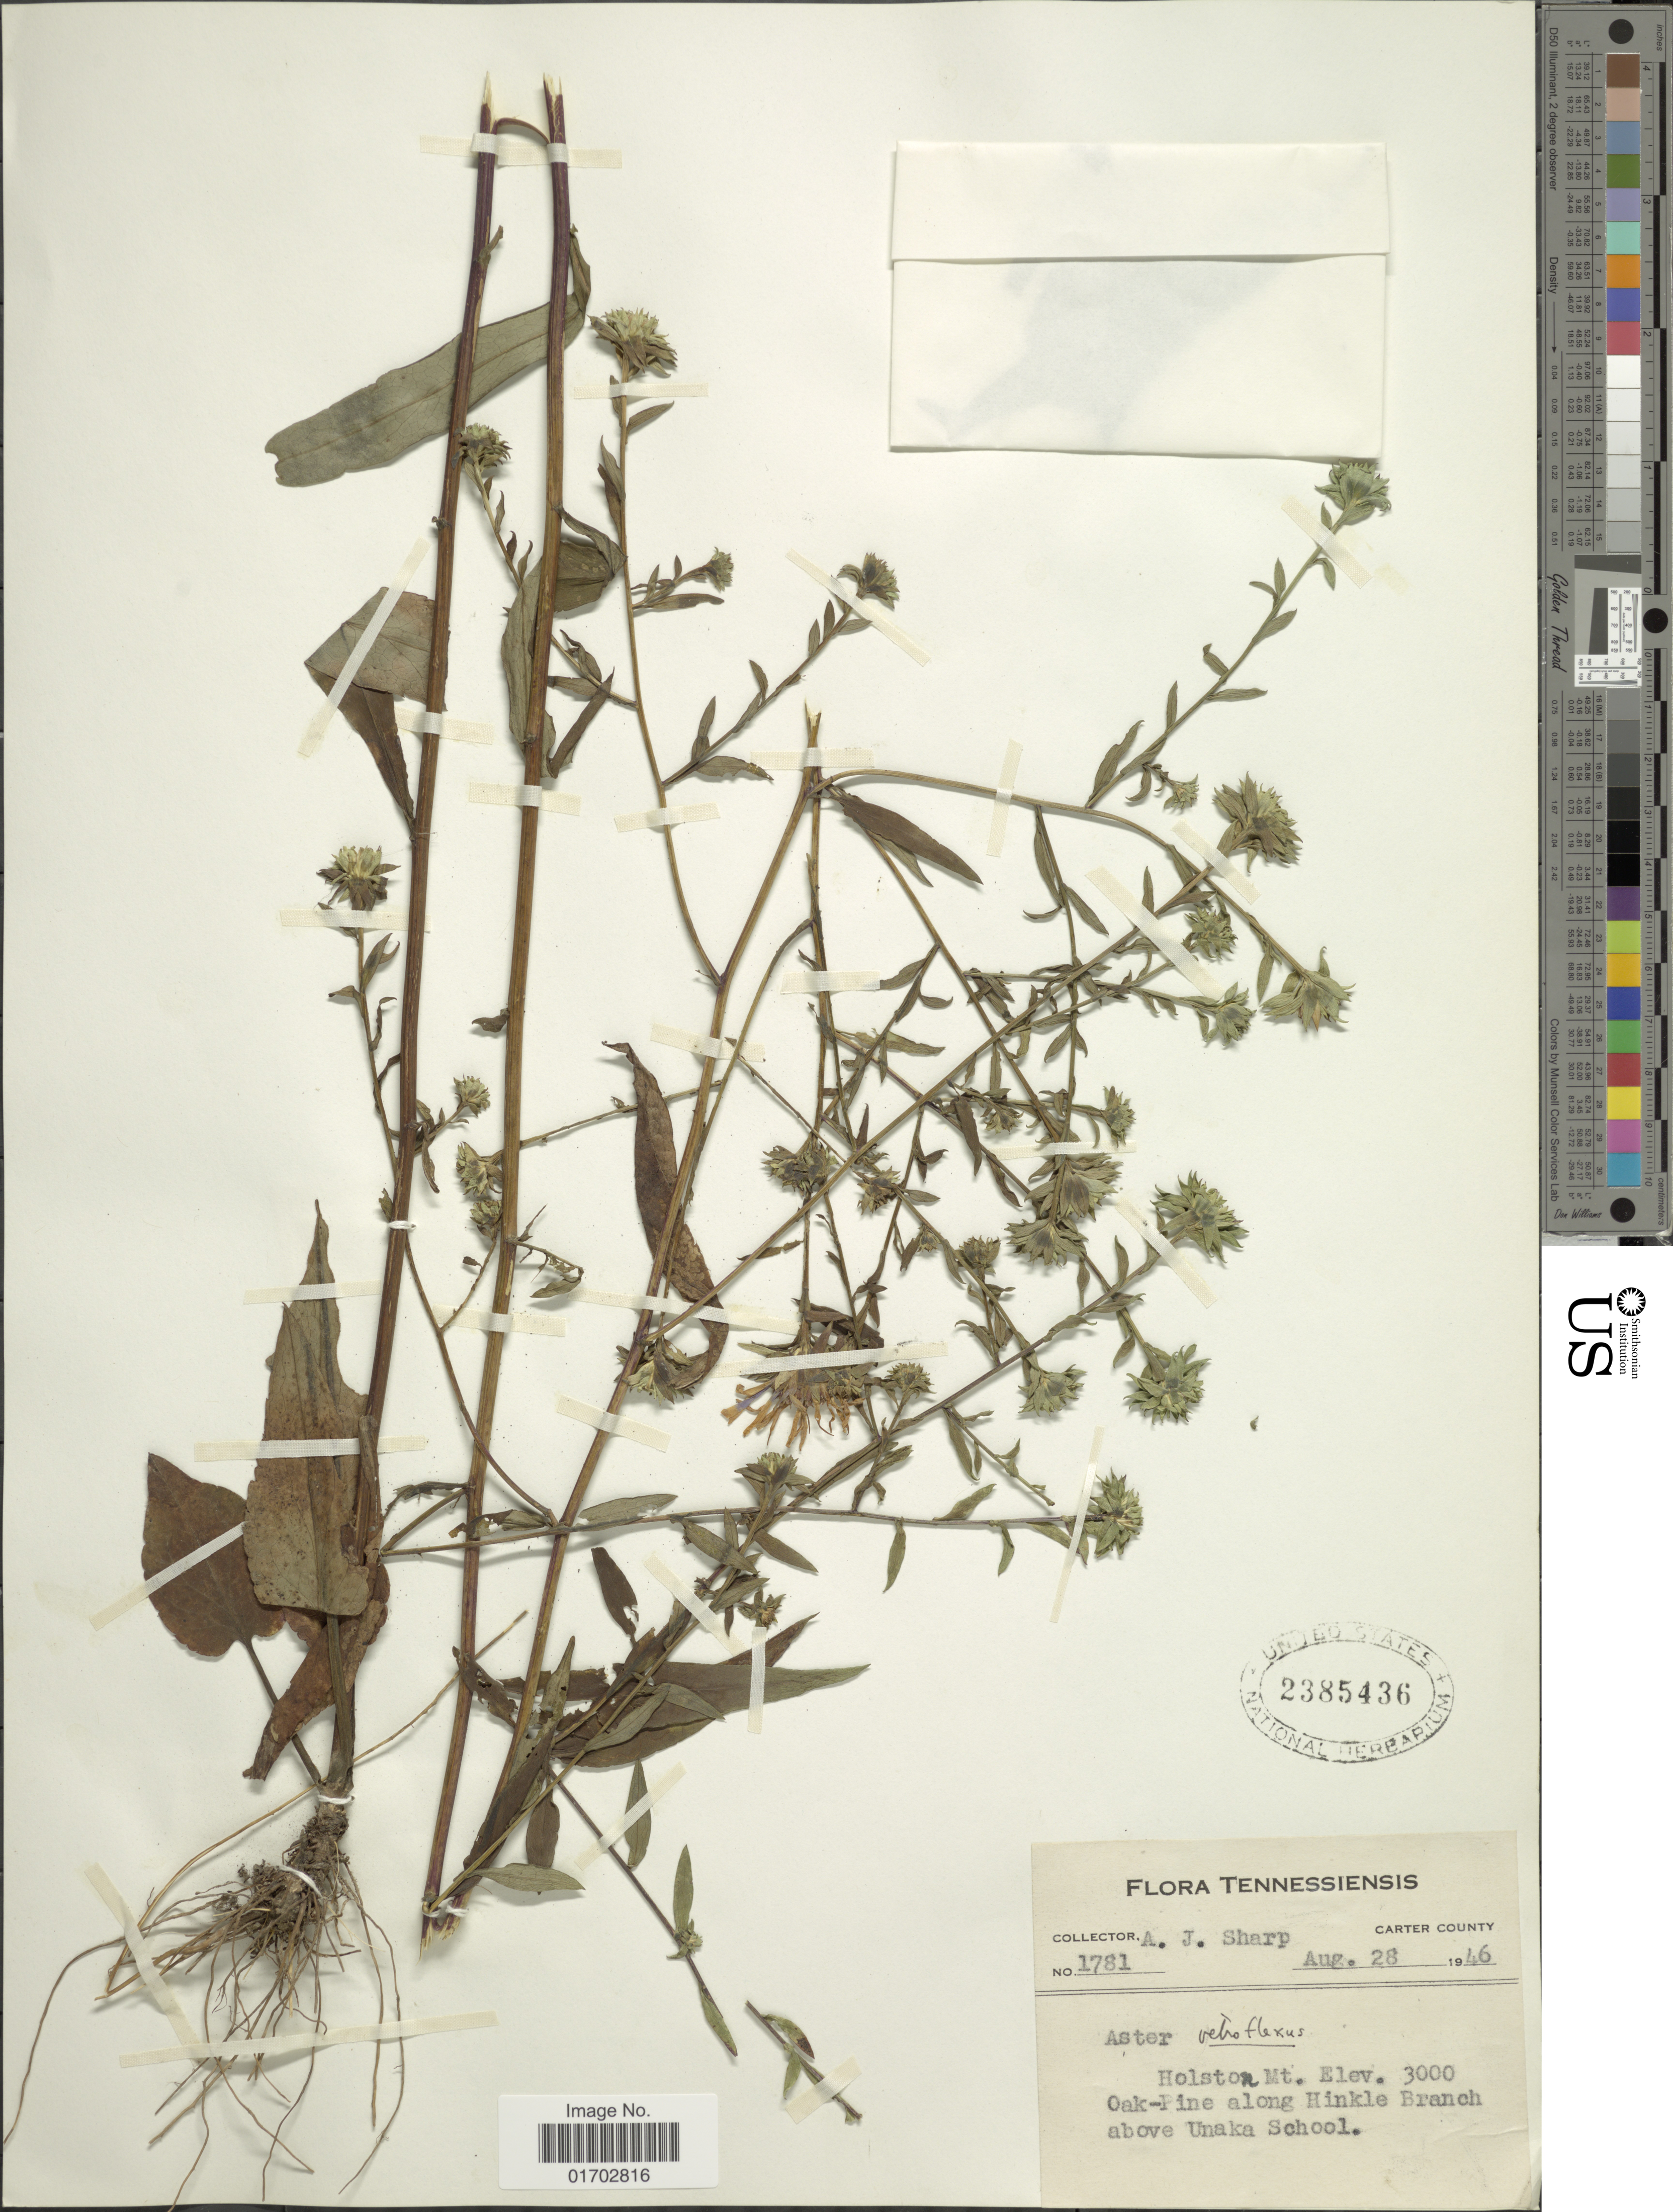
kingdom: Plantae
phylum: Tracheophyta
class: Magnoliopsida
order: Asterales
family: Asteraceae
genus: Symphyotrichum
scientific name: Symphyotrichum retroflexum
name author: (Lindl.) G.L. Nesom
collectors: A. J. Sharp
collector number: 1781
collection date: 1946-08-28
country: United States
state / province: Tennessee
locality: Carter County, Holston Mt. Oak-Pine along Hinkle Branch above Unaka School.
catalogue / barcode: US 2385436